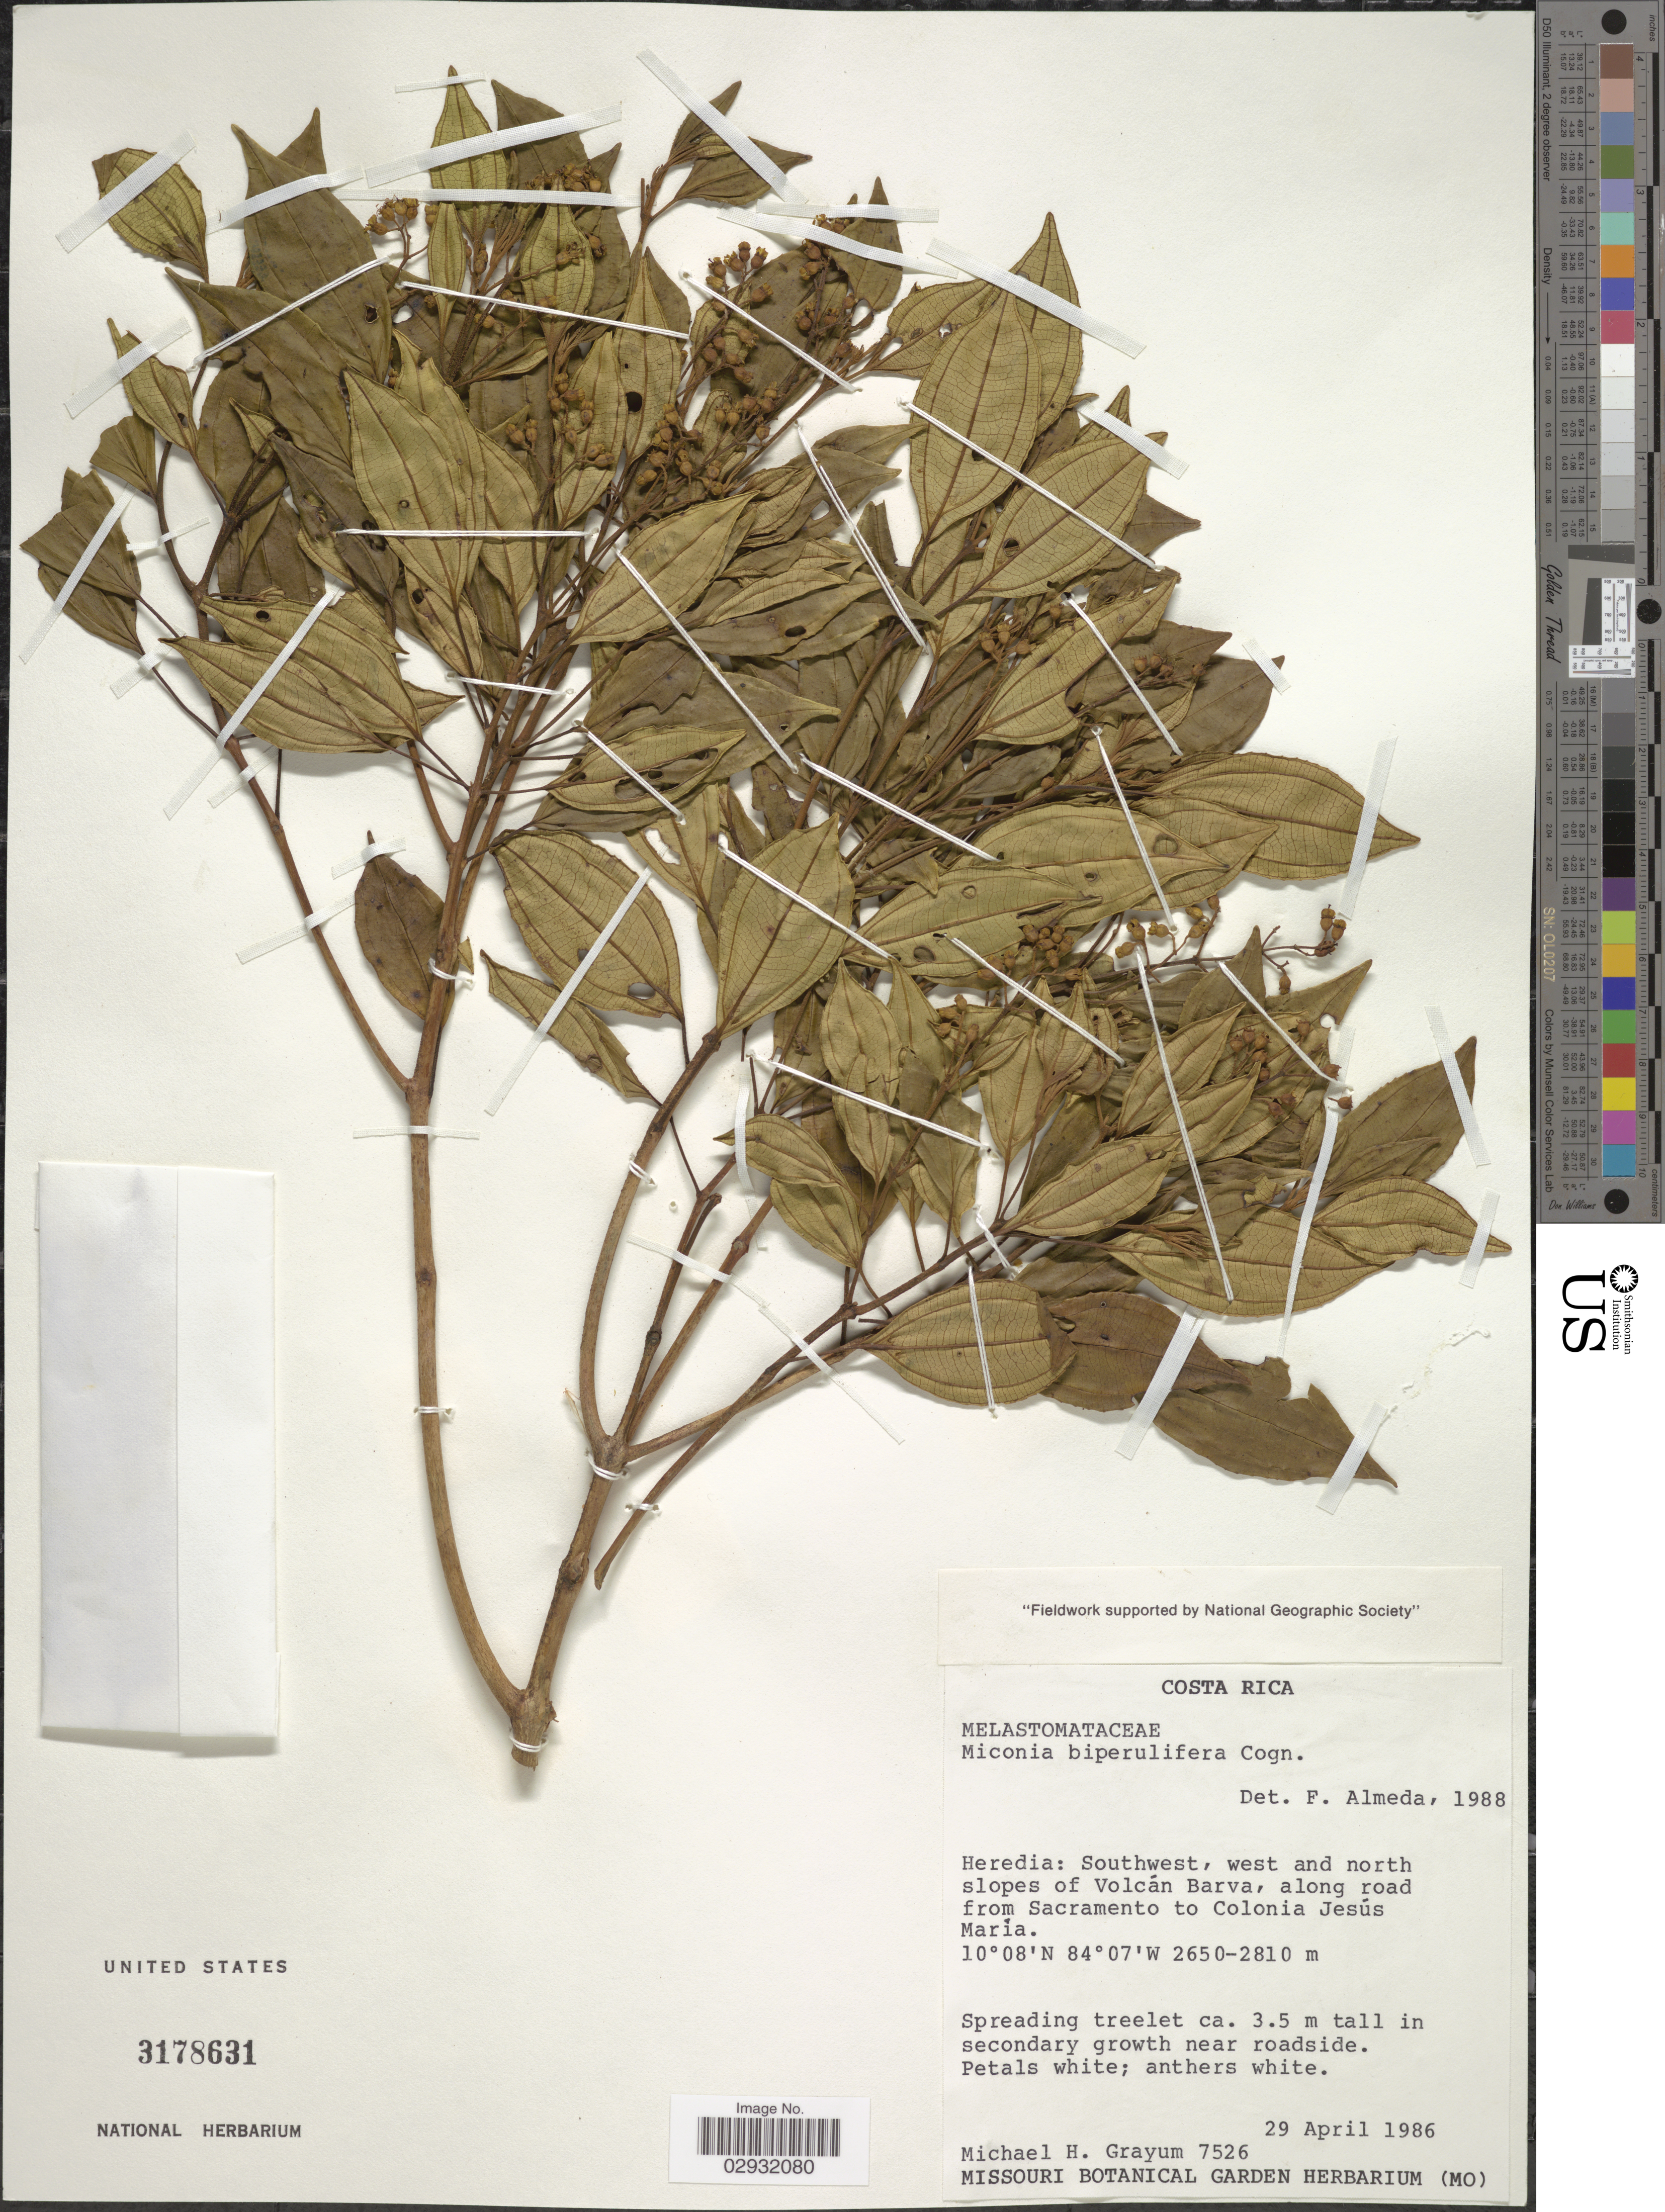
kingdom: Plantae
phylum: Tracheophyta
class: Magnoliopsida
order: Myrtales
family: Melastomataceae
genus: Miconia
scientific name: Miconia biperulifera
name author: Cogn. in A. DC.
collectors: M. H. Grayum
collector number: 7526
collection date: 1986-04-29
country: Costa Rica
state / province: Heredia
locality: Heredia: Southwest, west and north slopes of Volcán Barva, along road from Sacramento to Colonia Jesús Maria.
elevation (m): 2650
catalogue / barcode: US 3178631